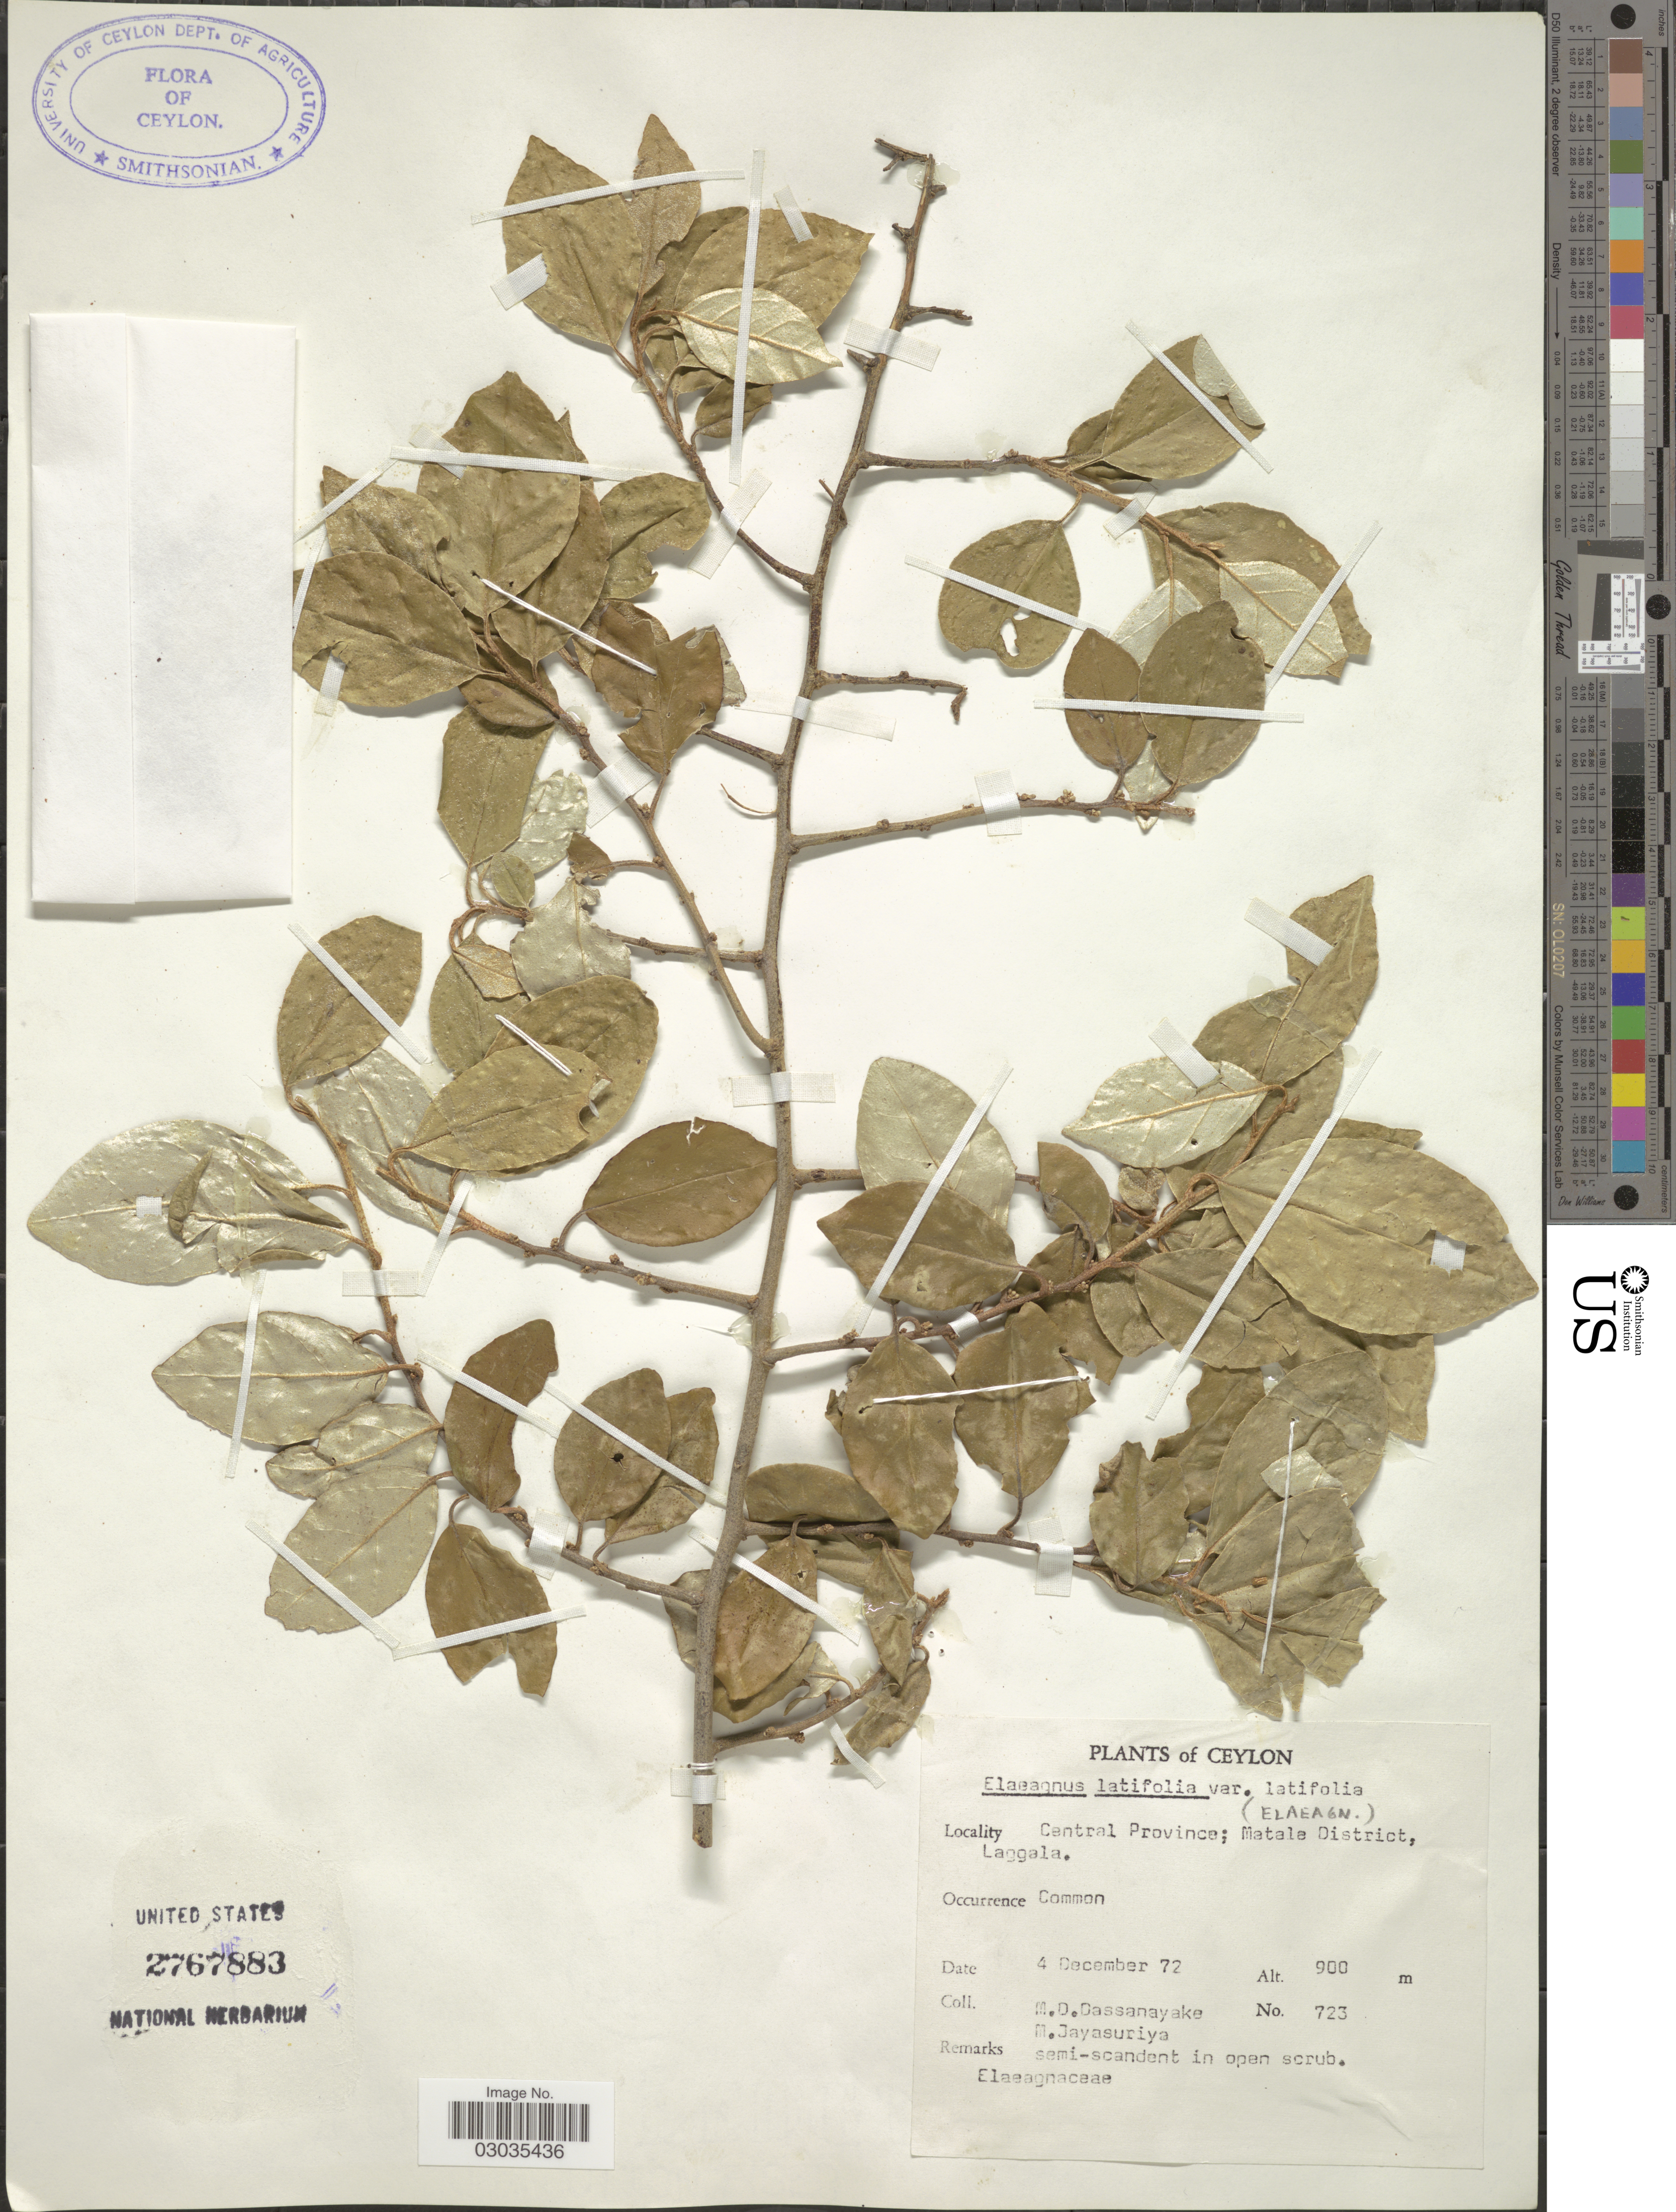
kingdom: Plantae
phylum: Tracheophyta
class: Magnoliopsida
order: Rosales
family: Elaeagnaceae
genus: Elaeagnus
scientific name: Elaeagnus latifolia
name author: L.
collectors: M. D. Dassanayake & M. Jayasuriya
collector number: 723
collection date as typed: Transcribed d/m/y: 4/12/72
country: Sri Lanka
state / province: Central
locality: Ceylon. Matale District, Laggala.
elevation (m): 900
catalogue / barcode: US 2767883